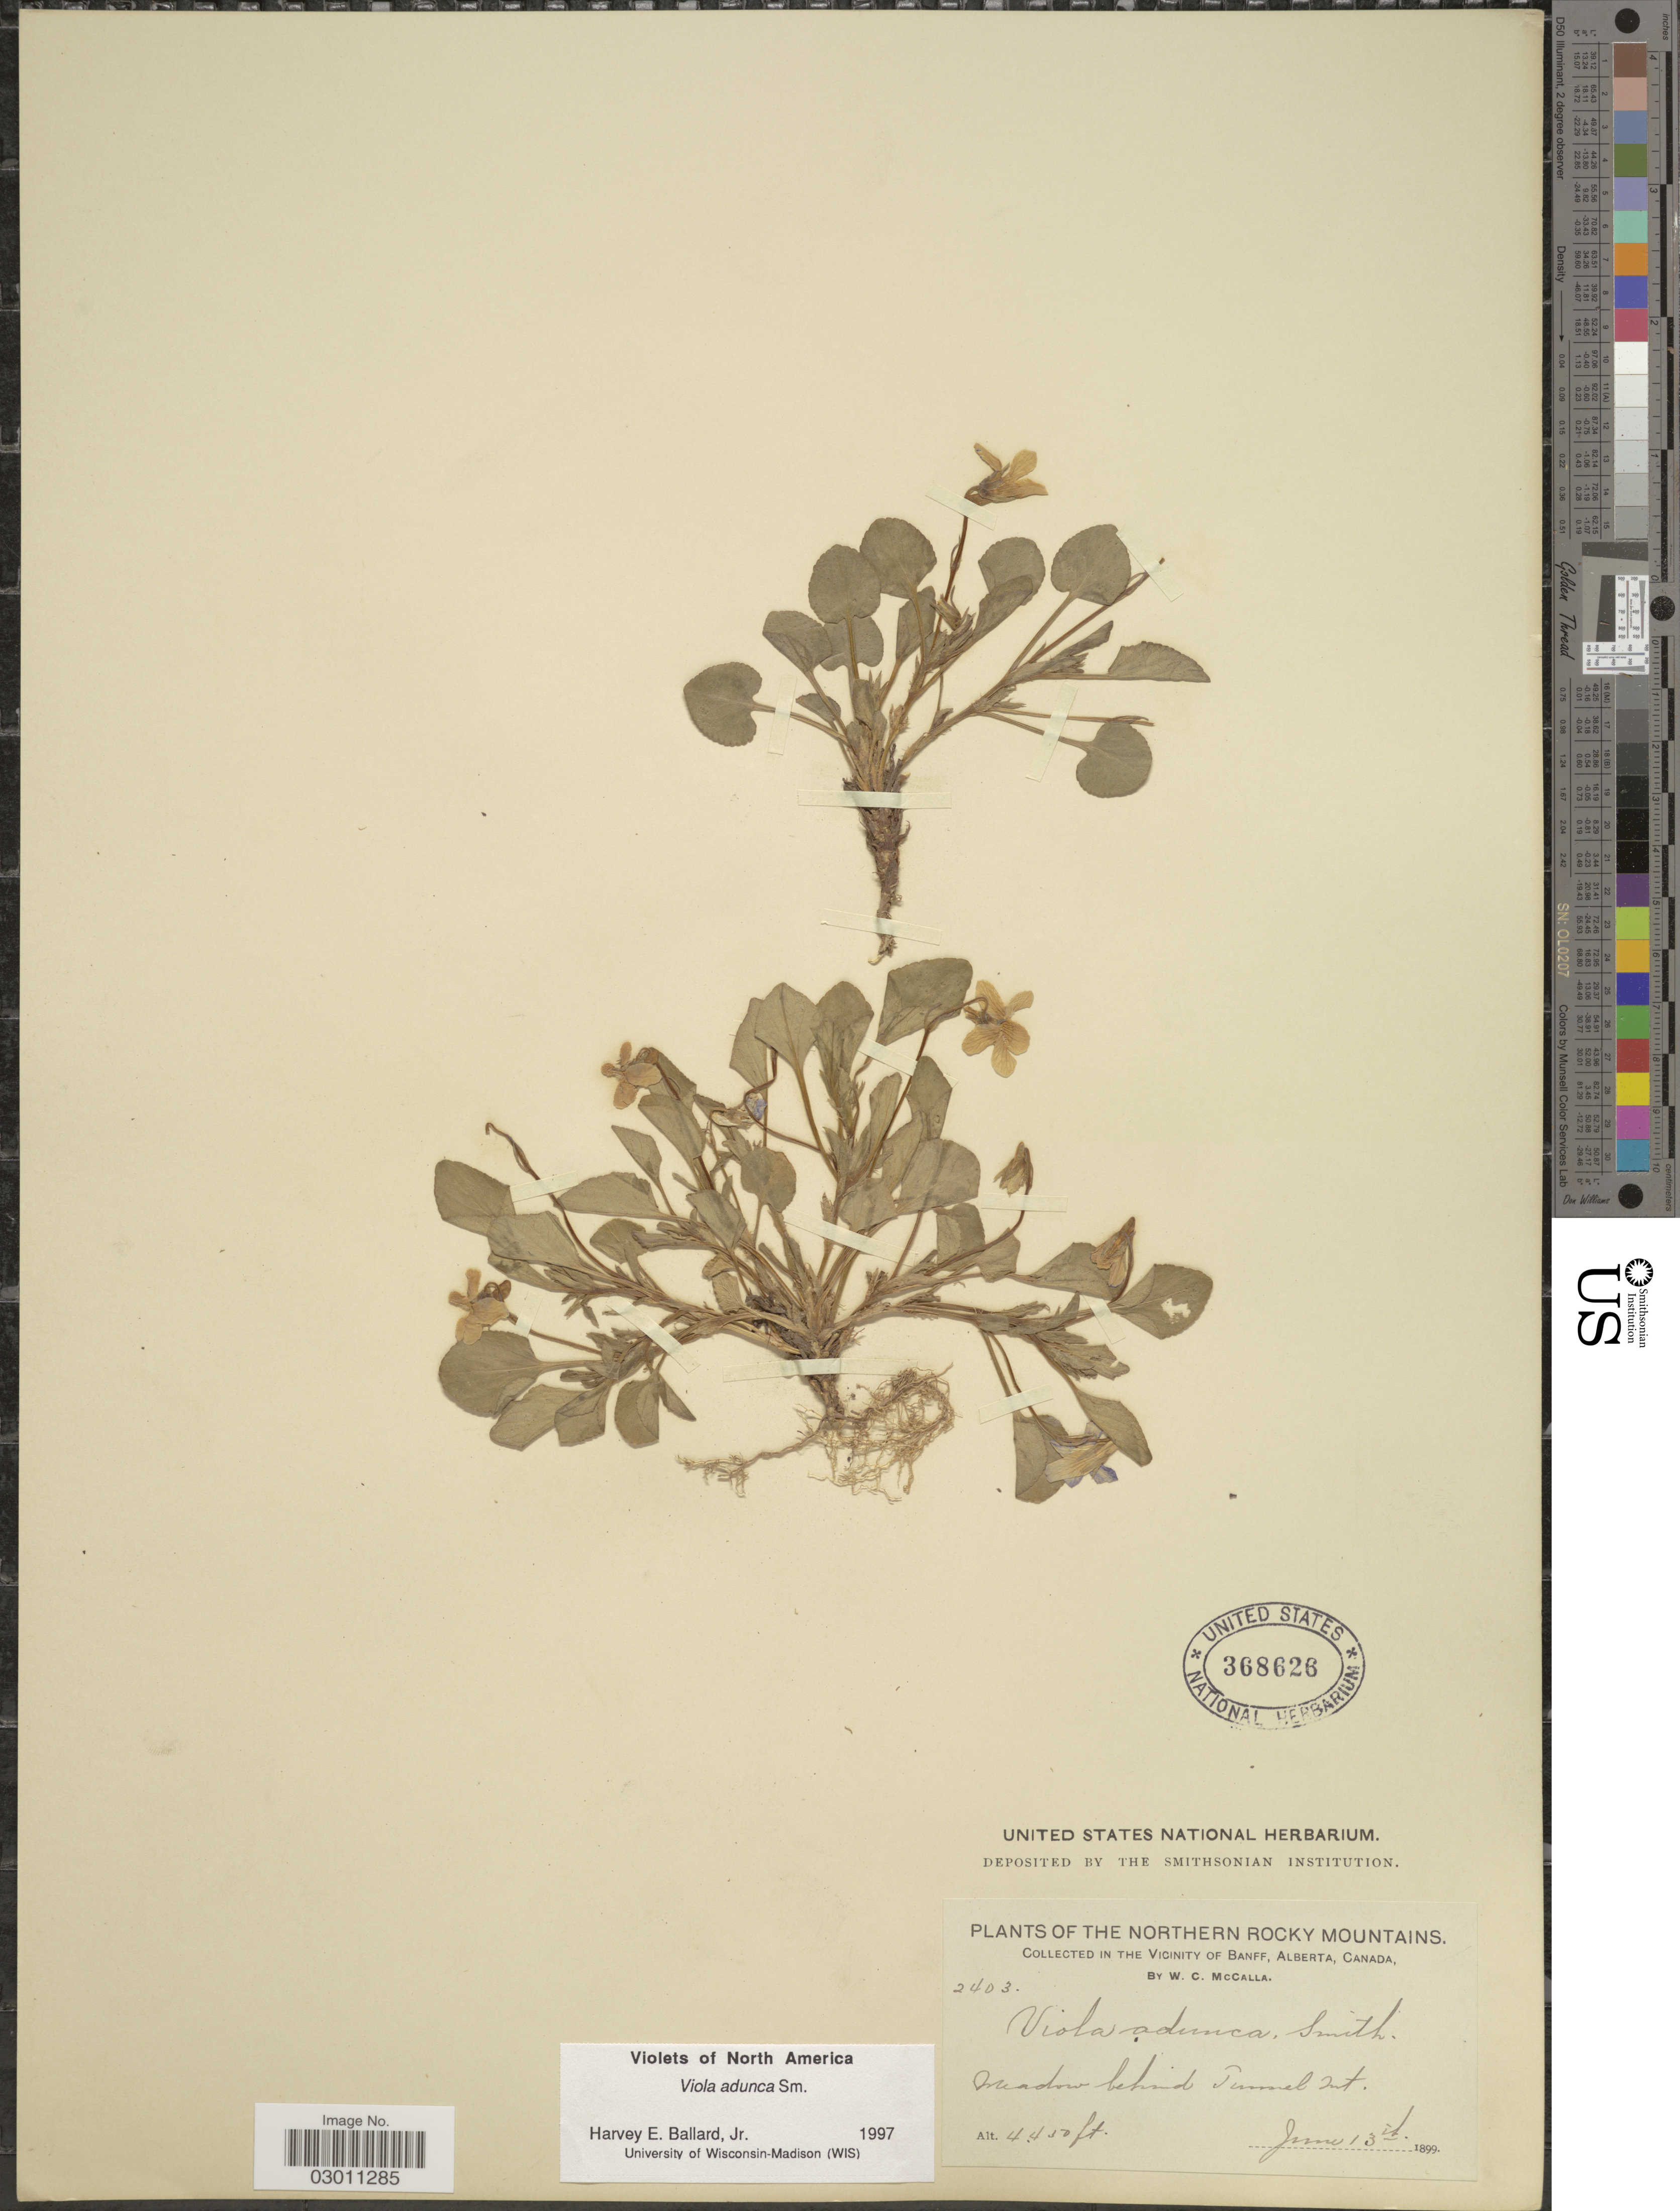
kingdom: Plantae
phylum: Tracheophyta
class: Magnoliopsida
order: Malpighiales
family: Violaceae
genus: Viola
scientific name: Viola adunca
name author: Sm.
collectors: W. McCalla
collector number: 2403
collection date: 1899-06-13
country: Canada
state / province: Alberta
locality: Northern Rocky Mountains. In the Vicinity of Banff, Alberta. Meadow behind Tunnel Mt.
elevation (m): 1356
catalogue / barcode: US 368626